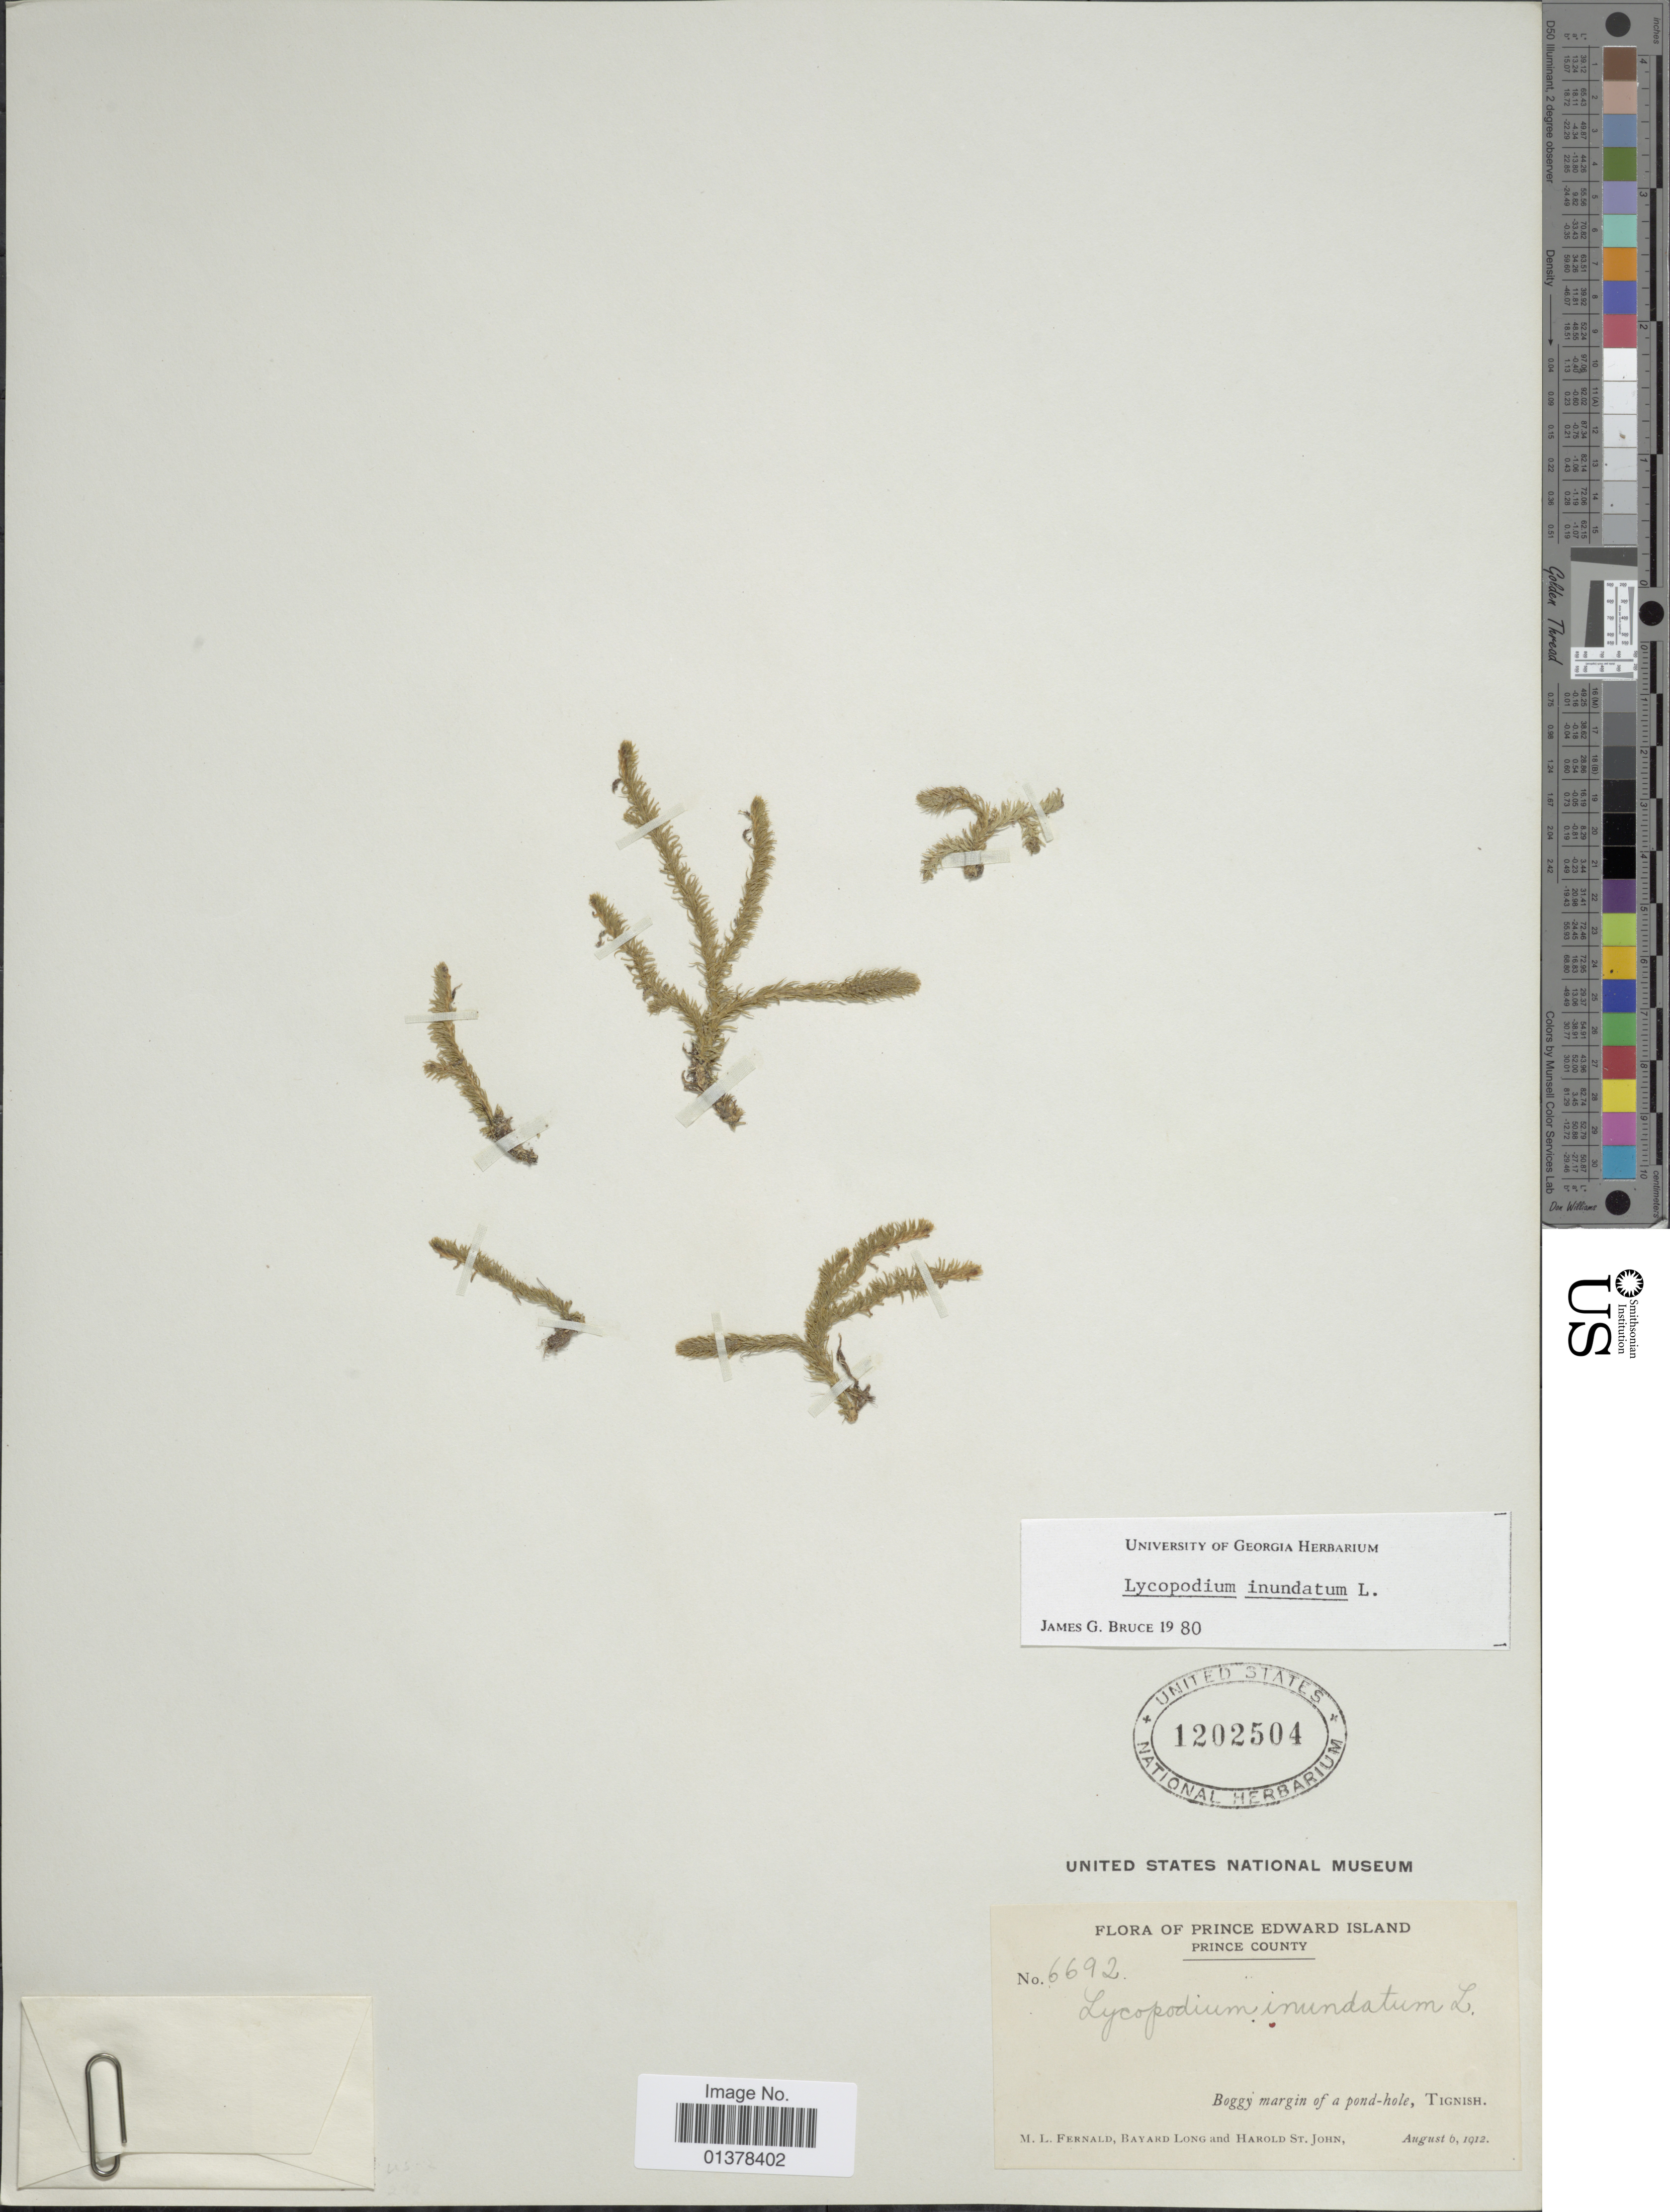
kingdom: Plantae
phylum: Tracheophyta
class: Lycopodiopsida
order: Lycopodiales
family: Lycopodiaceae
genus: Lycopodiella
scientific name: Lycopodiella inundata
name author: (L.) Holub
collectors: M. L. Fernald, B. H. Long & H. St. John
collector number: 6692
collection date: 1912-08-06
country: Canada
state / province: Prince Edward Island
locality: Prince County, Boggy margin of a pond-hole, Tignish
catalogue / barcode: US 1202504